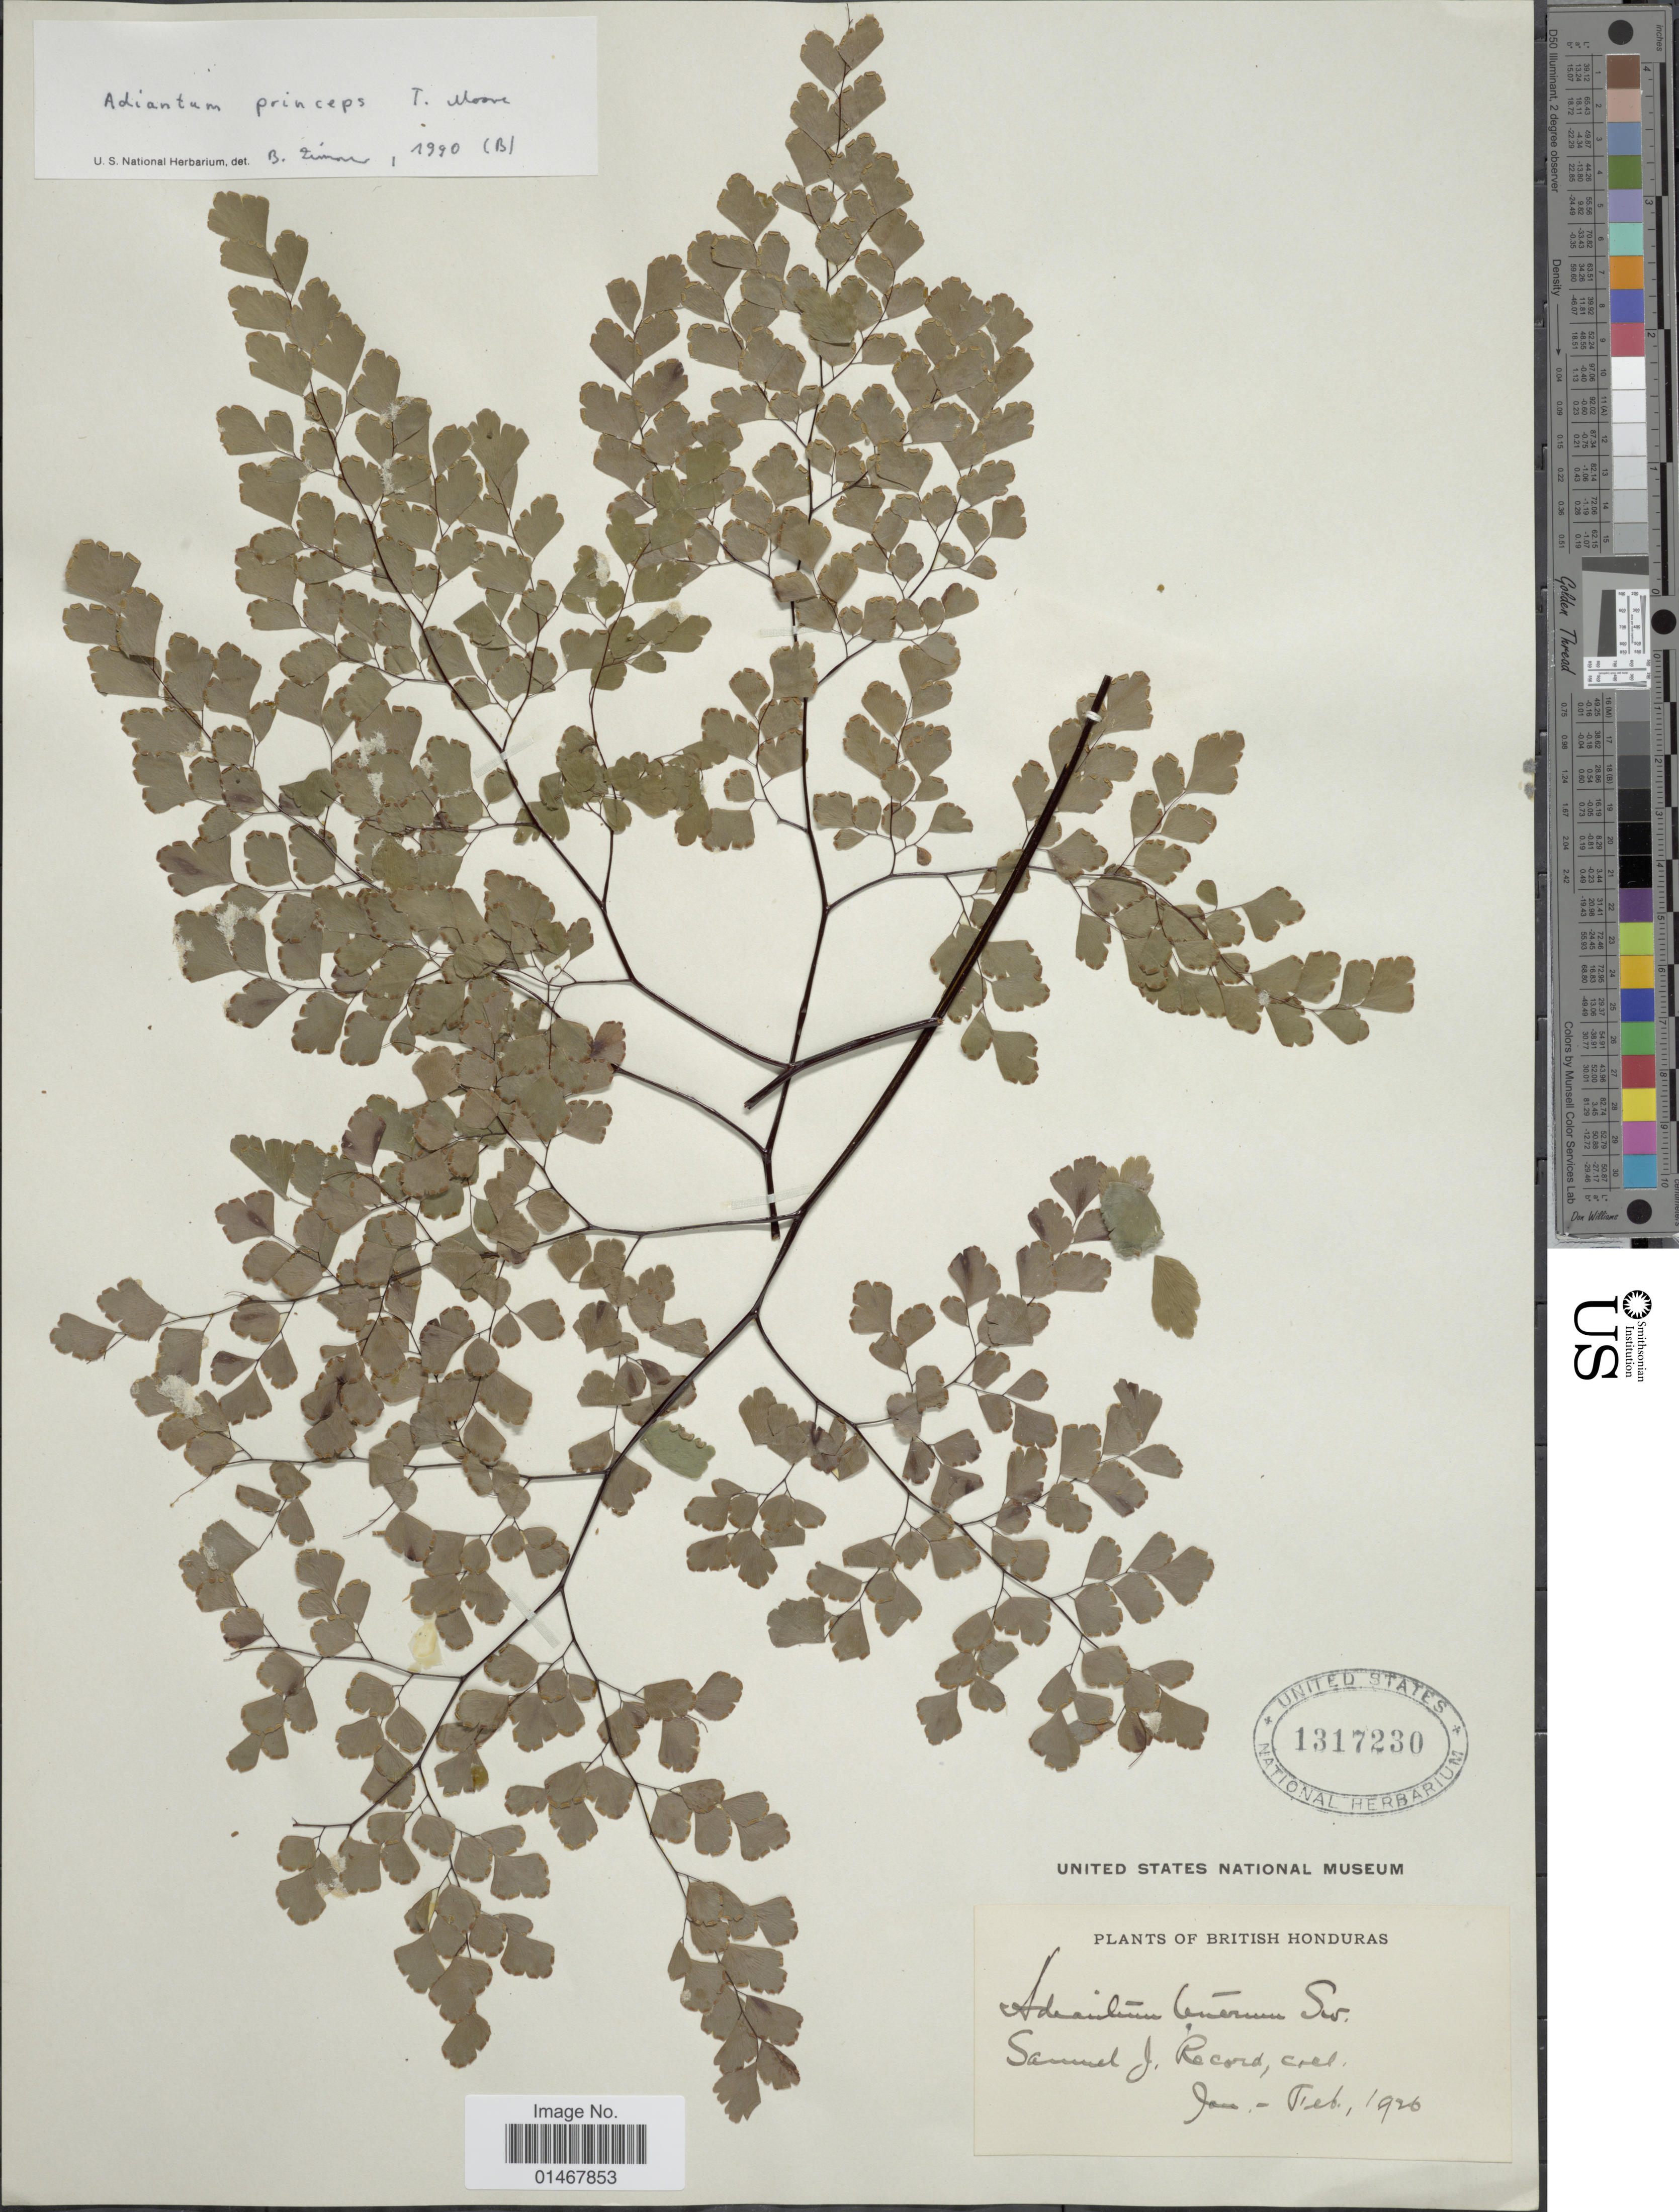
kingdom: Plantae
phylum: Tracheophyta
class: Polypodiopsida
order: Polypodiales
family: Pteridaceae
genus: Adiantum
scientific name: Adiantum princeps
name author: T. Moore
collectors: S. J. Record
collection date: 1926-01/1926-02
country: Belize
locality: British Honduras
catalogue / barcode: US 1317230